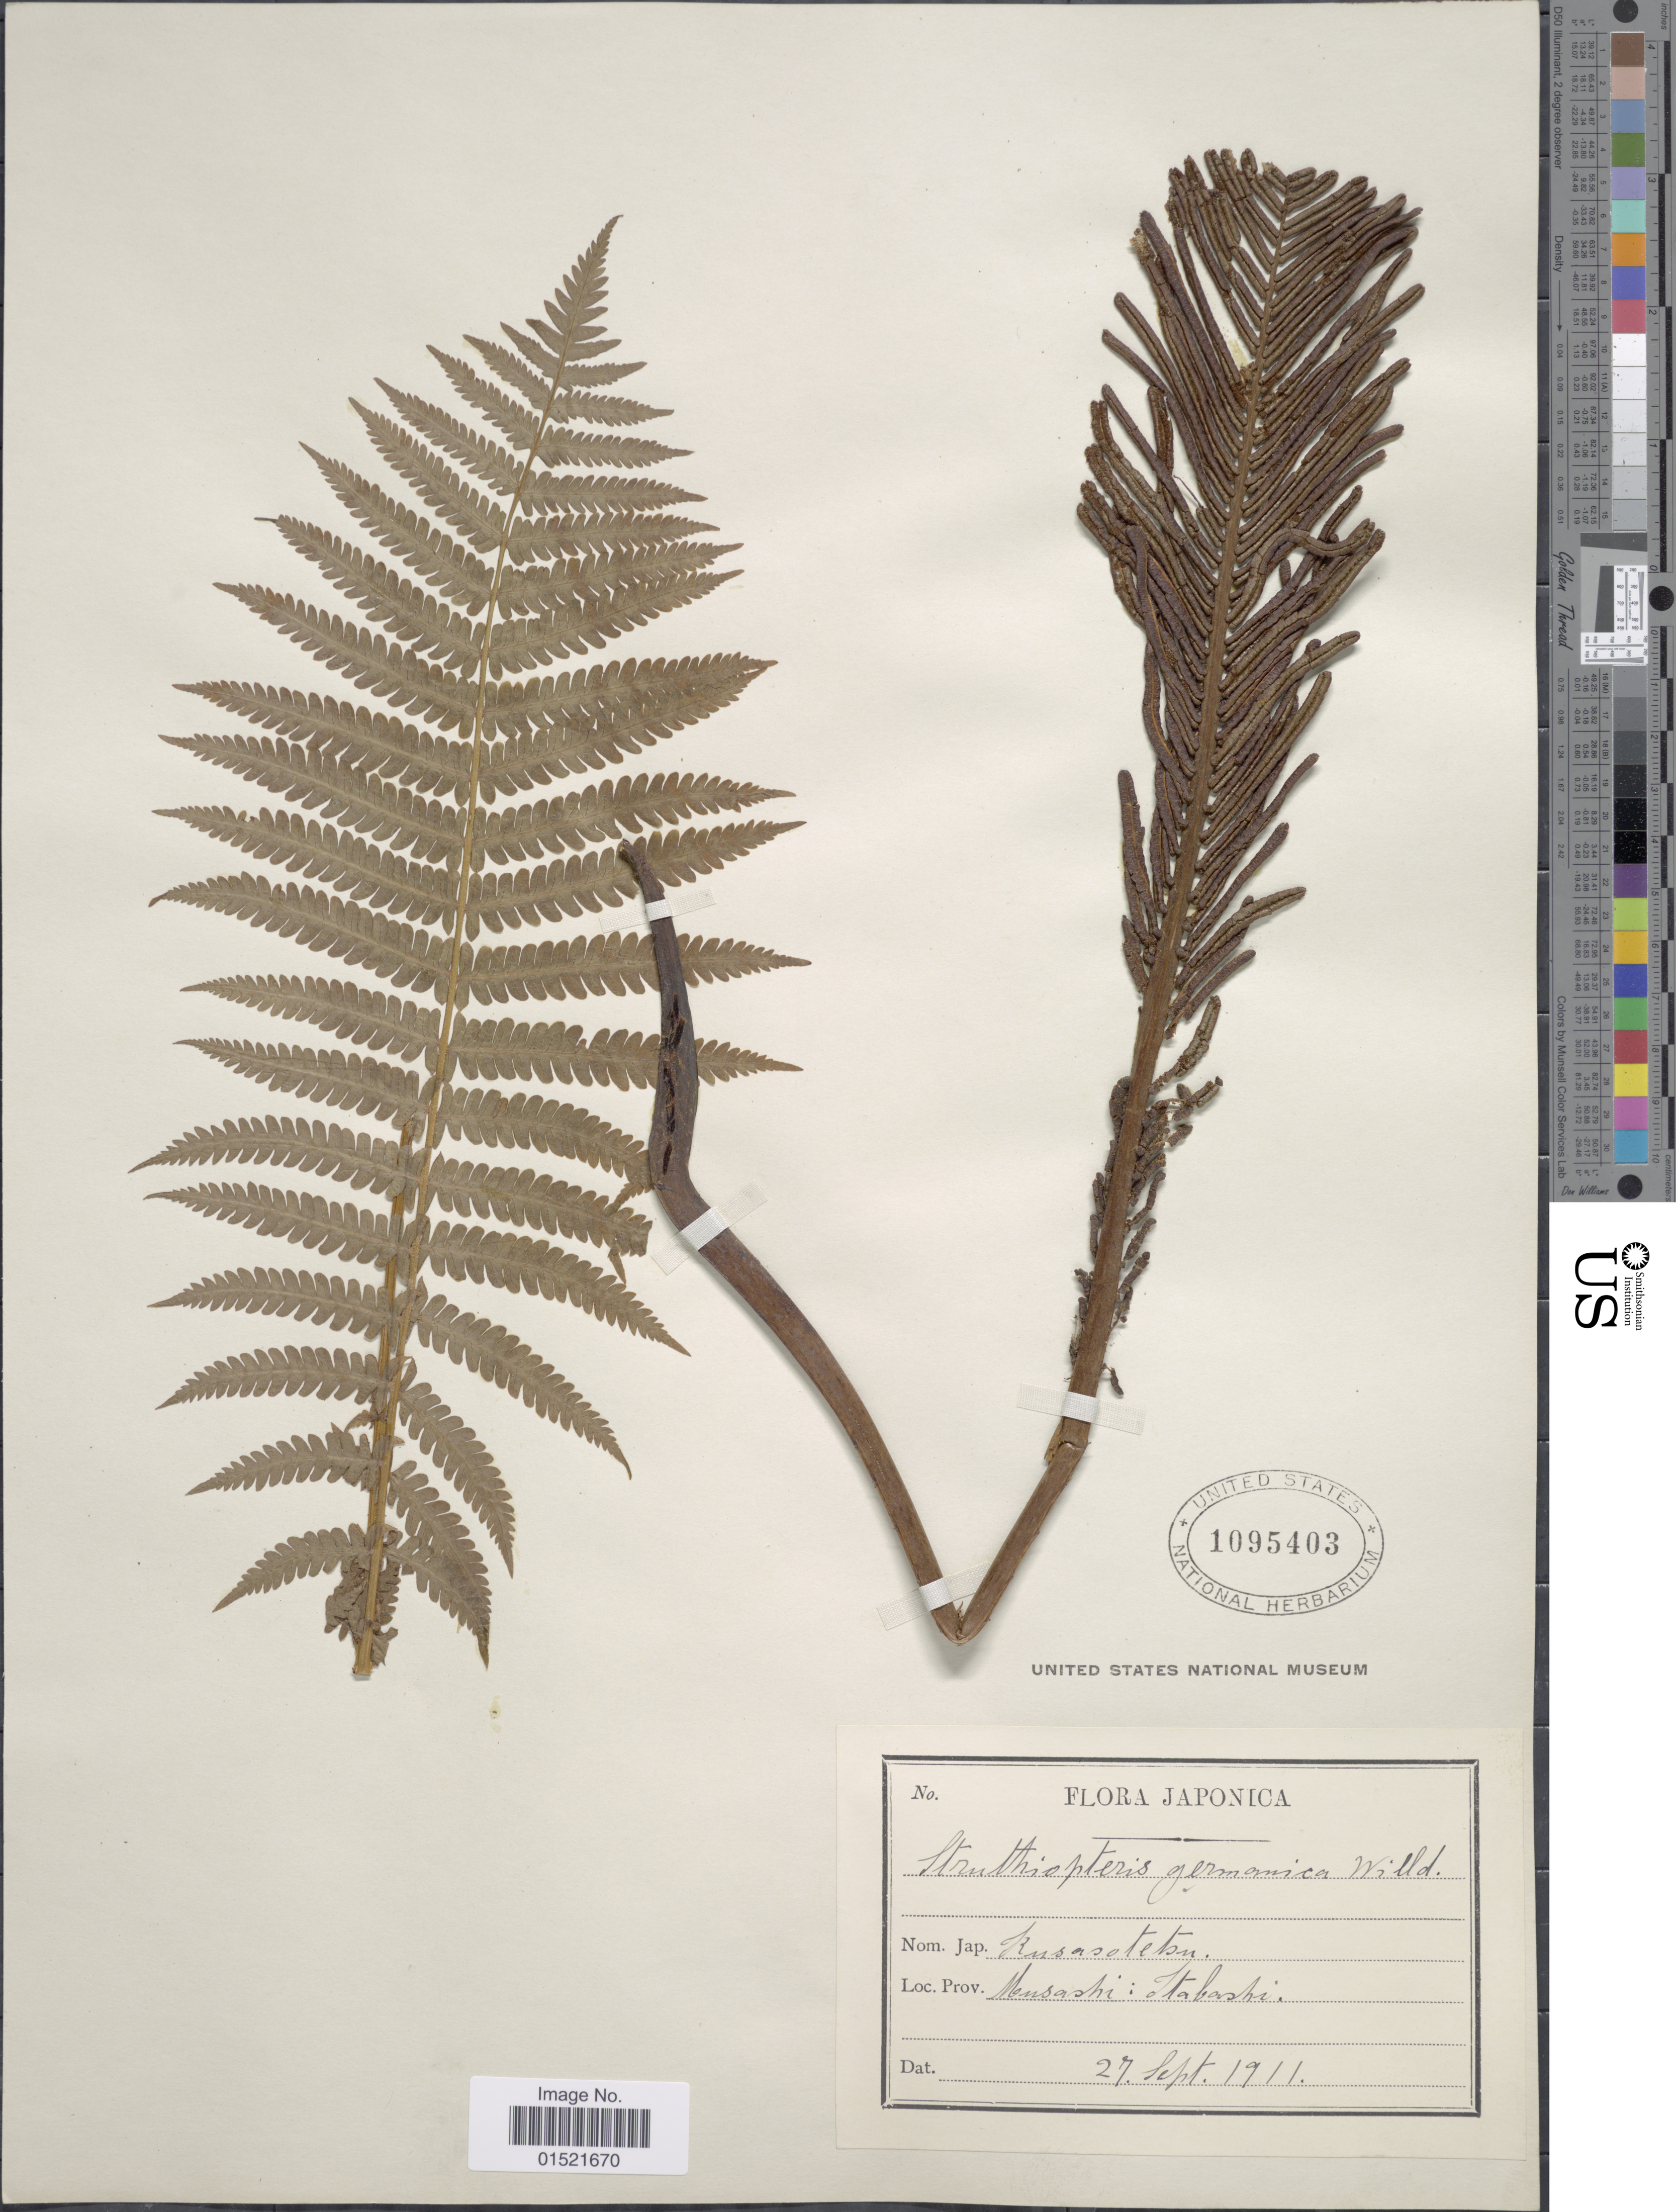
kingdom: Plantae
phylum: Tracheophyta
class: Polypodiopsida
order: Polypodiales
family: Onocleaceae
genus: Matteuccia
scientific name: Matteuccia struthiopteris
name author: (L.) Tod.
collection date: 1911-09-27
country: Japan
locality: Musashi: Itabashi.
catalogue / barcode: US 1095403